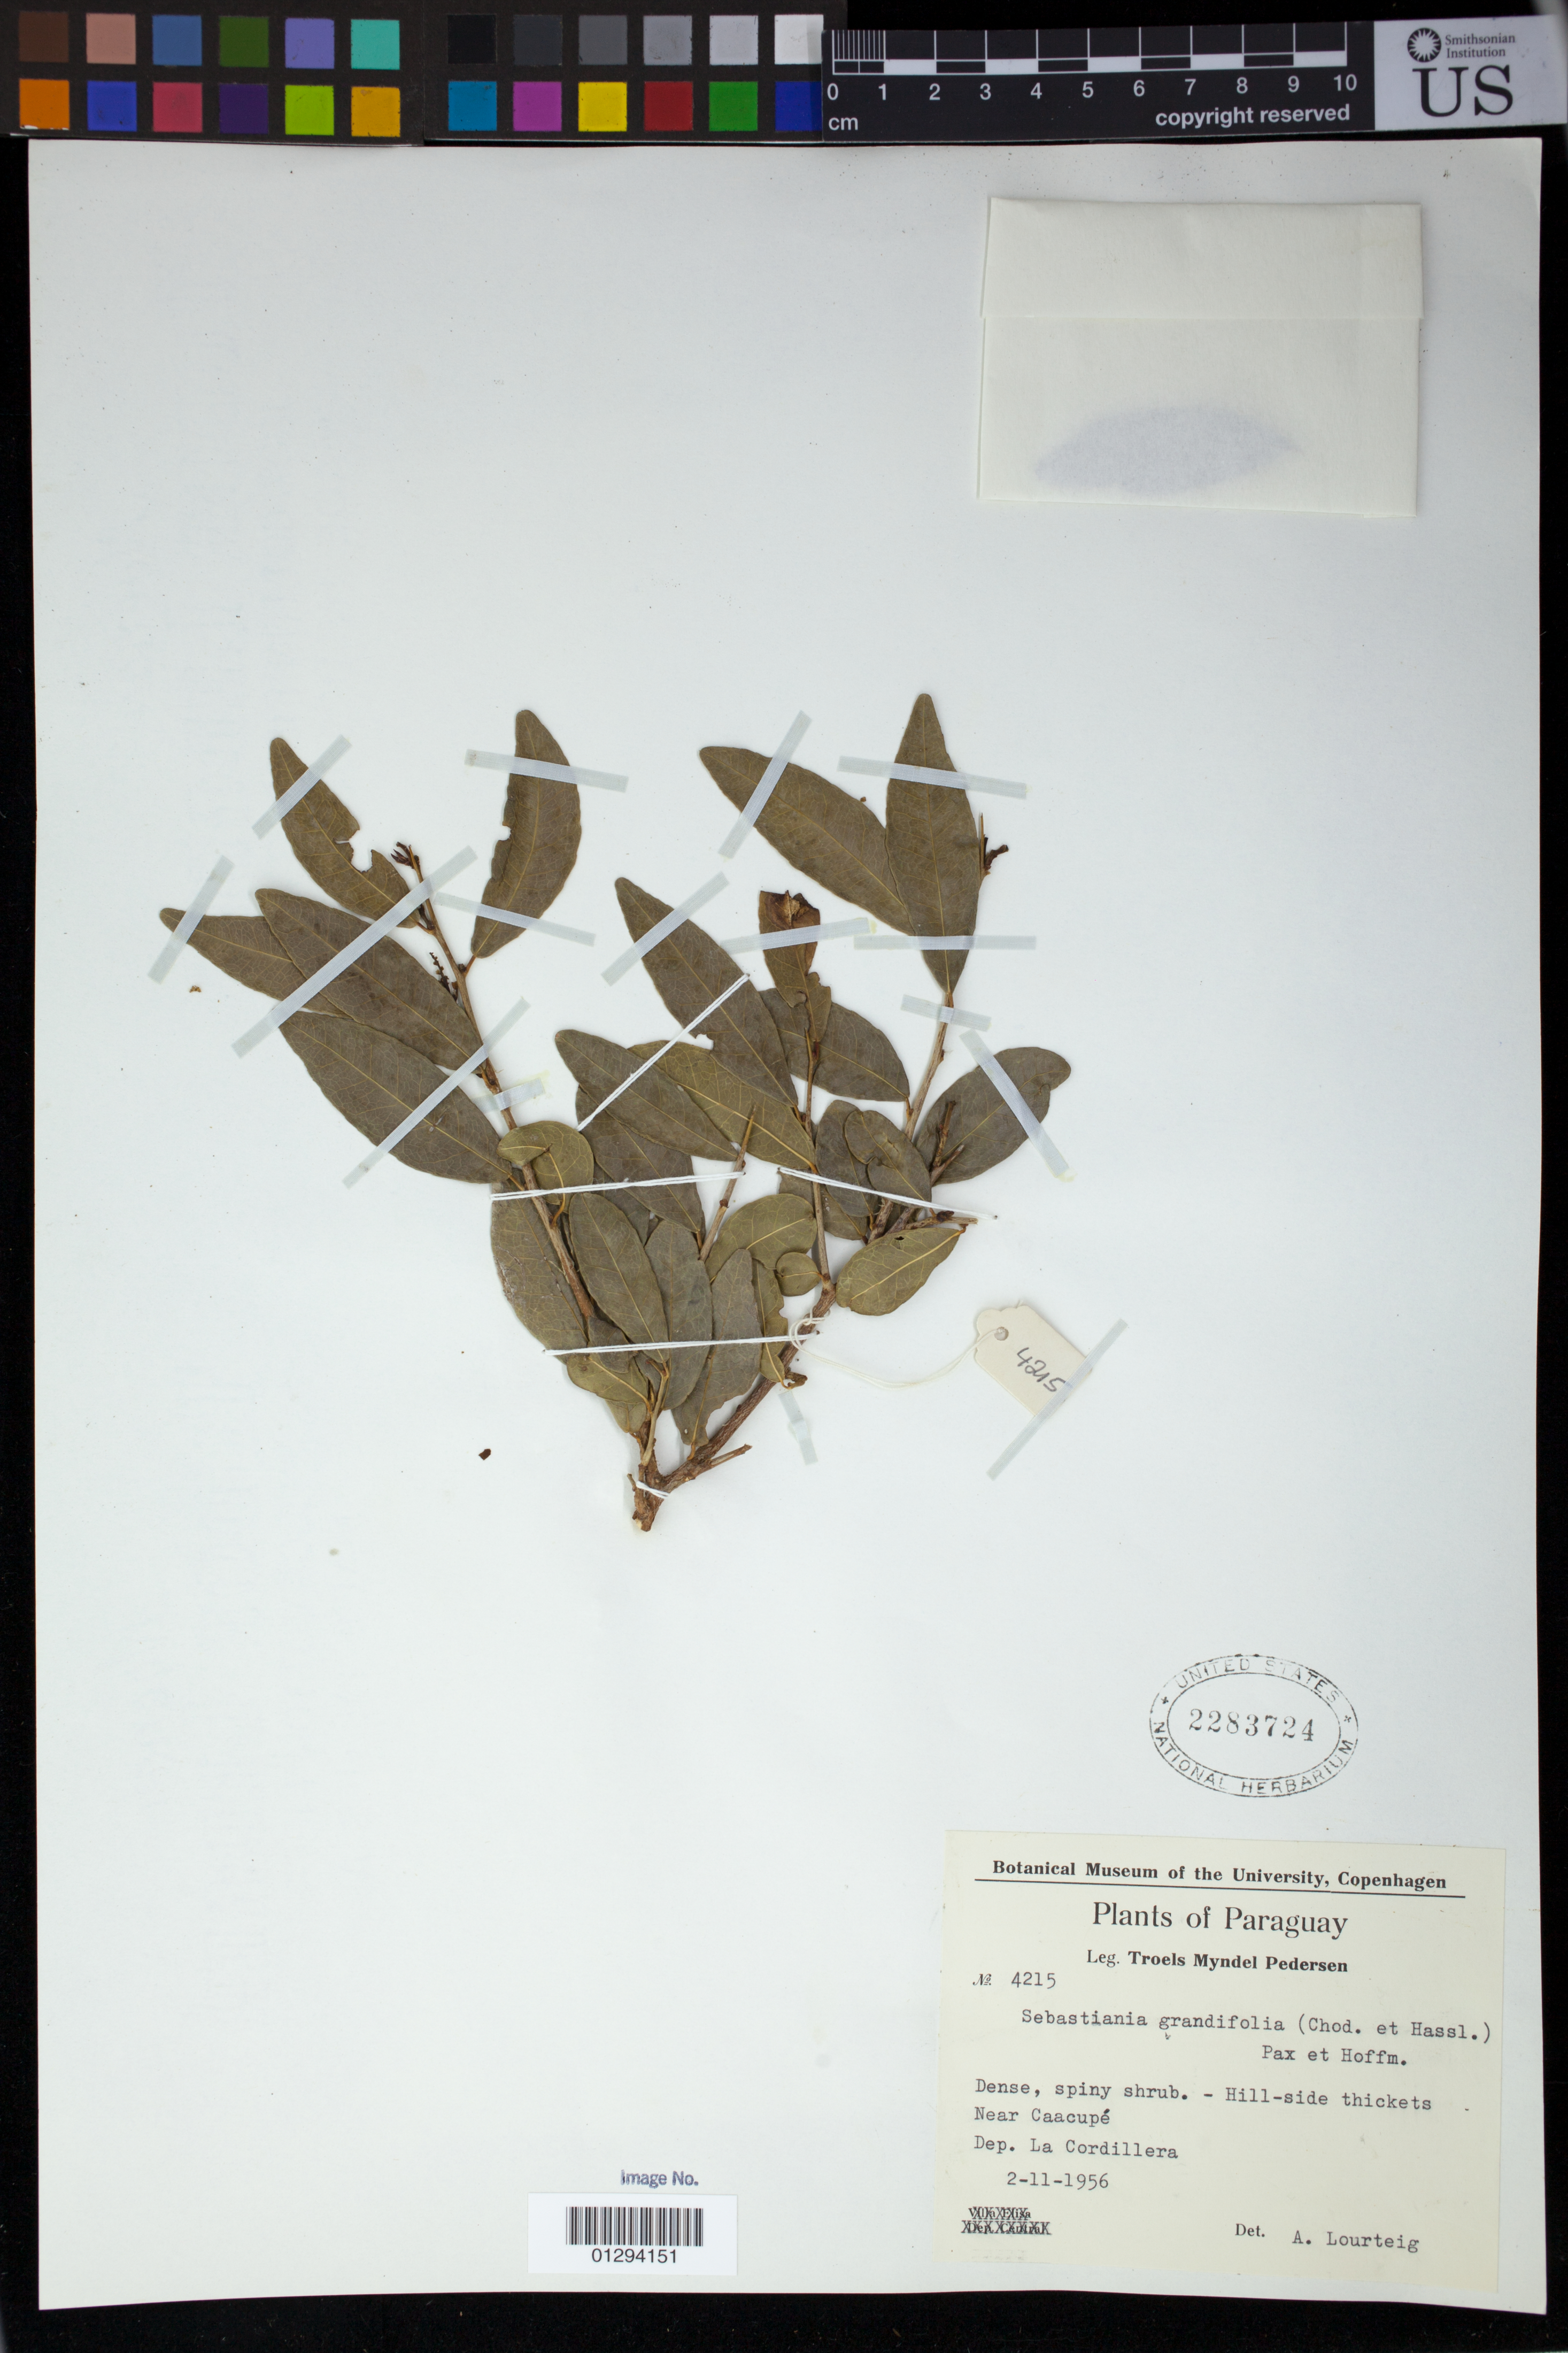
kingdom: Plantae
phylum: Tracheophyta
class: Magnoliopsida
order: Malpighiales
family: Euphorbiaceae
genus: Sebastiania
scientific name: Sebastiania grandifolia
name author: (Chodat & Hassl.) Pax & K. Hoffm.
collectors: T. M. Pedersen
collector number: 4215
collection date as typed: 2 Nov 1956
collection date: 1956-11-02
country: Paraguay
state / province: Cordillera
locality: Near Caacupe.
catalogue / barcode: US 2283724